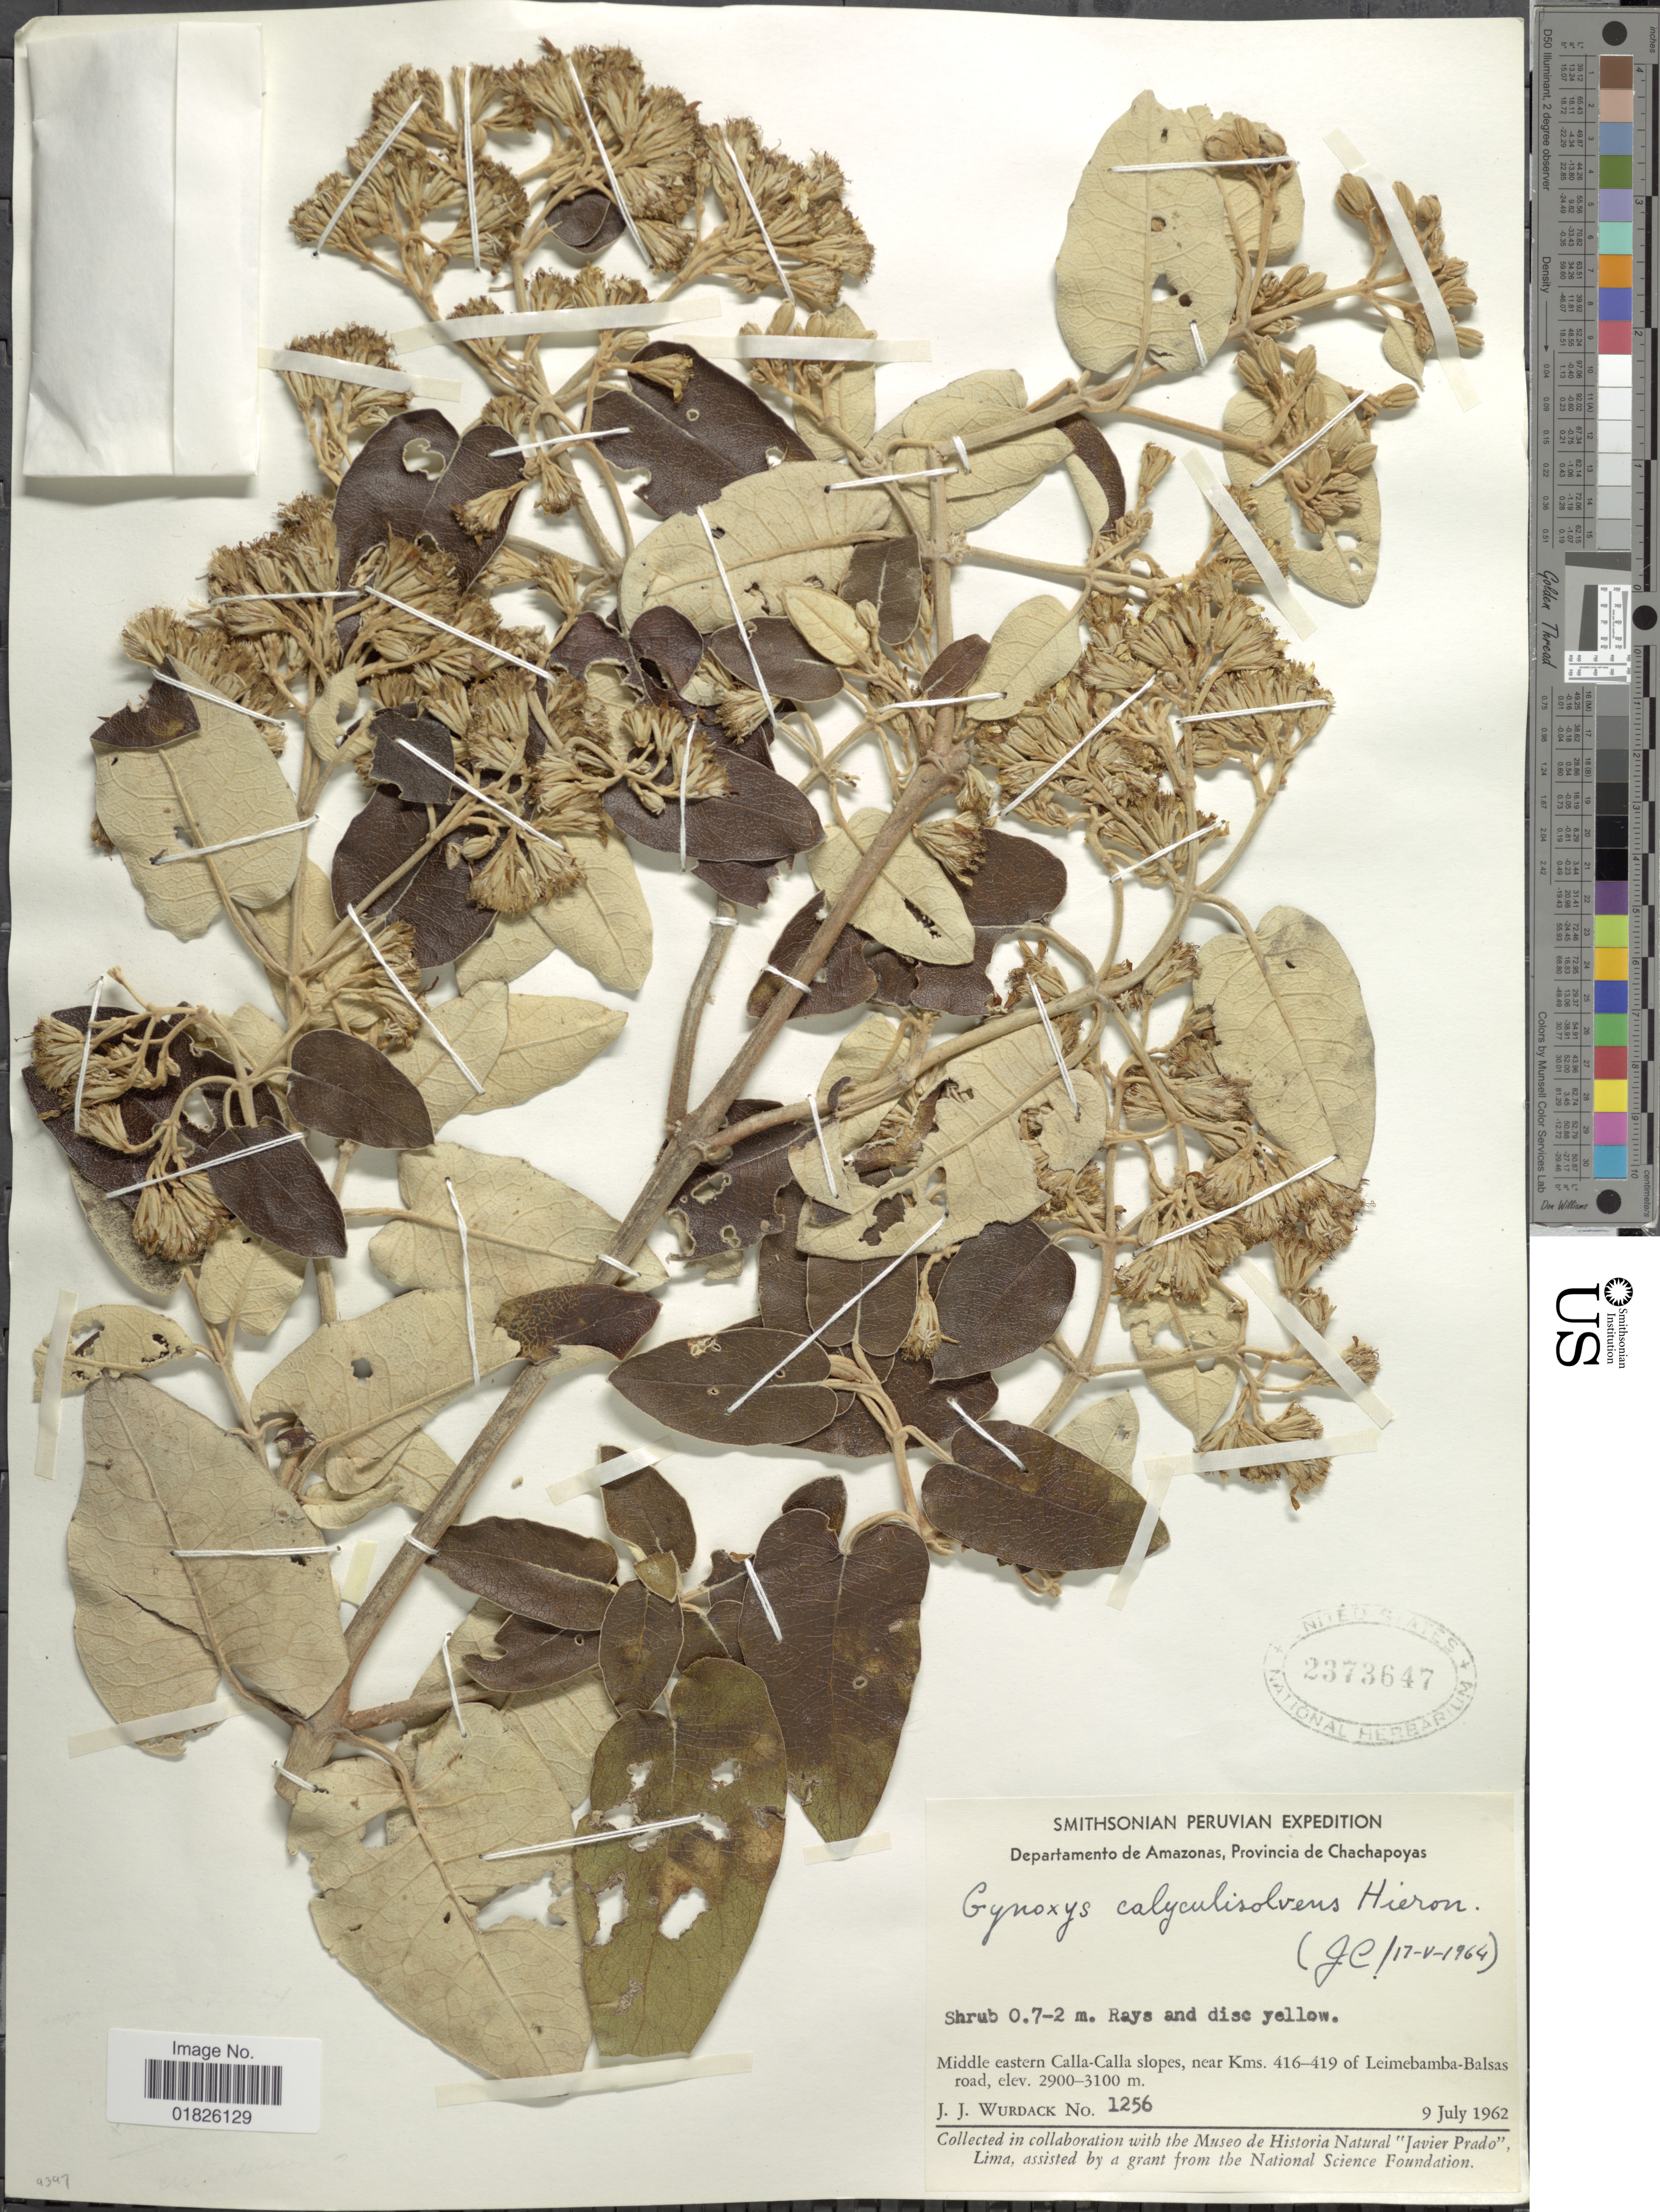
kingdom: Plantae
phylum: Tracheophyta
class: Magnoliopsida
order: Asterales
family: Asteraceae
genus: Gynoxys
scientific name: Gynoxys calyculisolvens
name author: Hieron.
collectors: J. J. Wurdack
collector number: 1256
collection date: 1962-07-09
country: Peru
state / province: Amazonas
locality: Province de Chachapoyas. Middle eastern calla-Calla slopes, near kms 416-419 of Leimebamba-Balsas road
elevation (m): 2900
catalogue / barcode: US 2373647